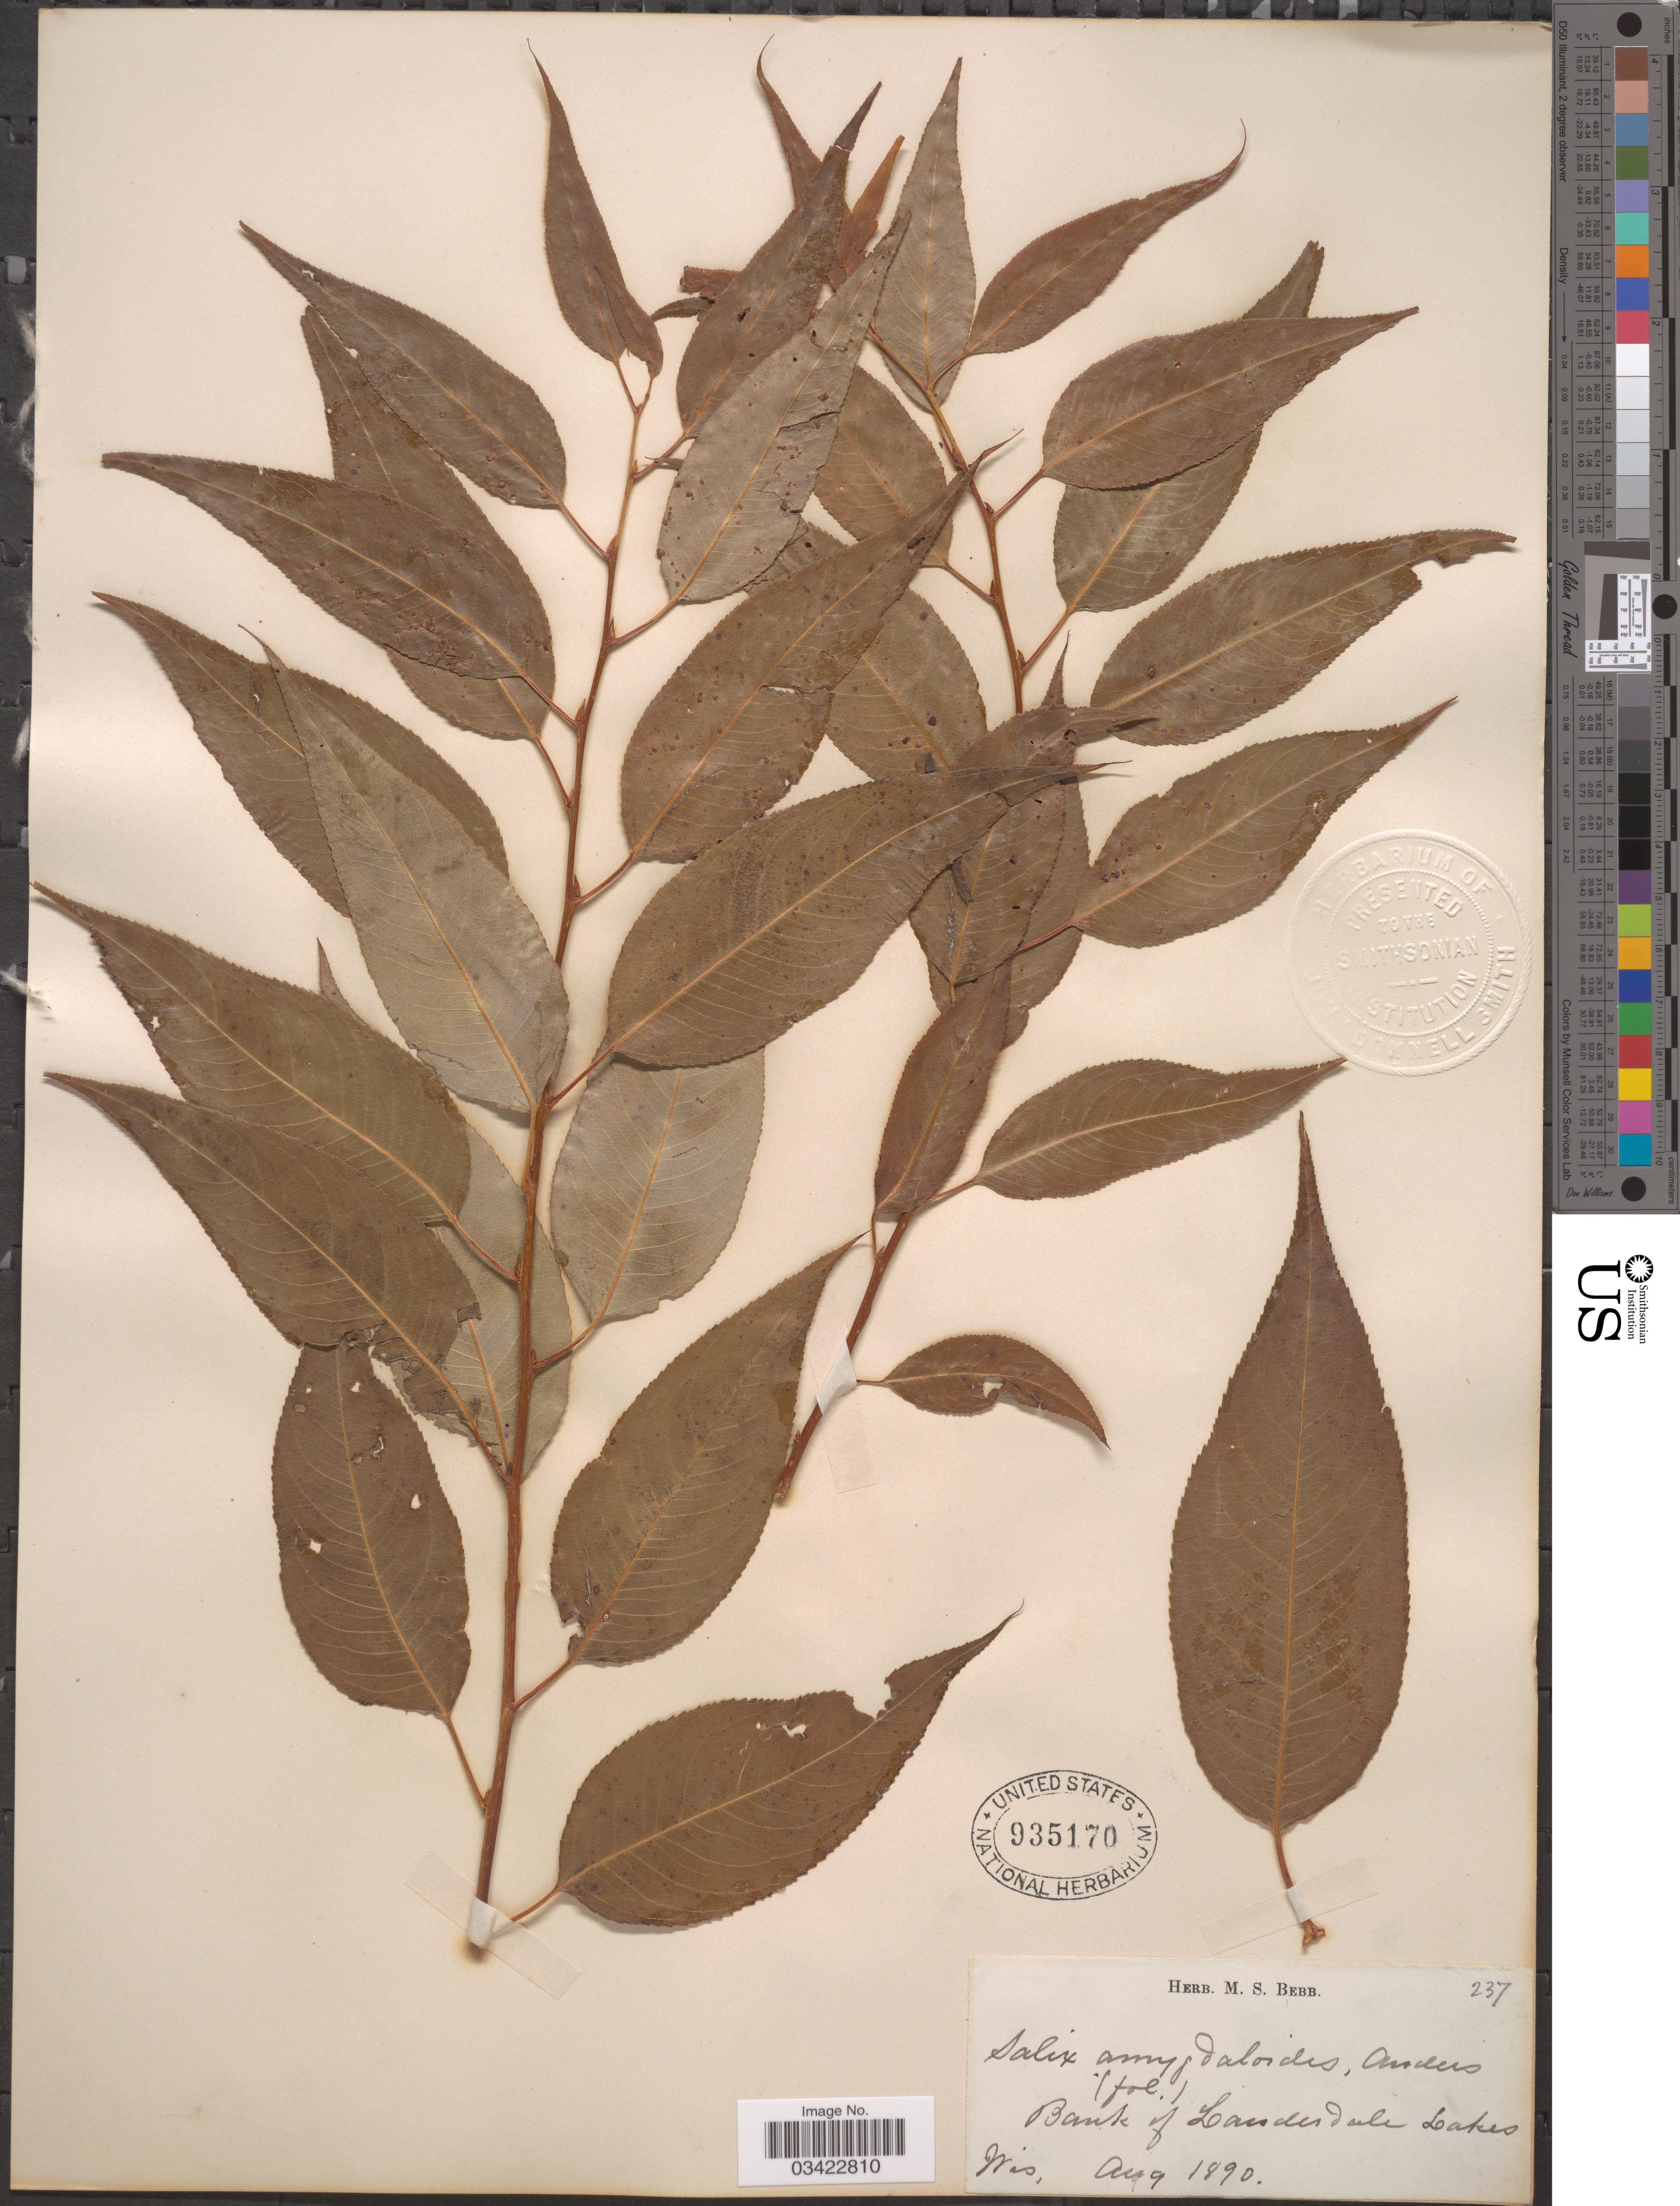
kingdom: Plantae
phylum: Tracheophyta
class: Magnoliopsida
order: Malpighiales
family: Salicaceae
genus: Salix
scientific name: Salix amygdaloides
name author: Andersson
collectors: ex Herb. M. S. Bebb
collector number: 237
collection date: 1890-08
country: United States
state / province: Wisconsin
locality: Bank of Lauderdale Lakes.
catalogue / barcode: US 935170